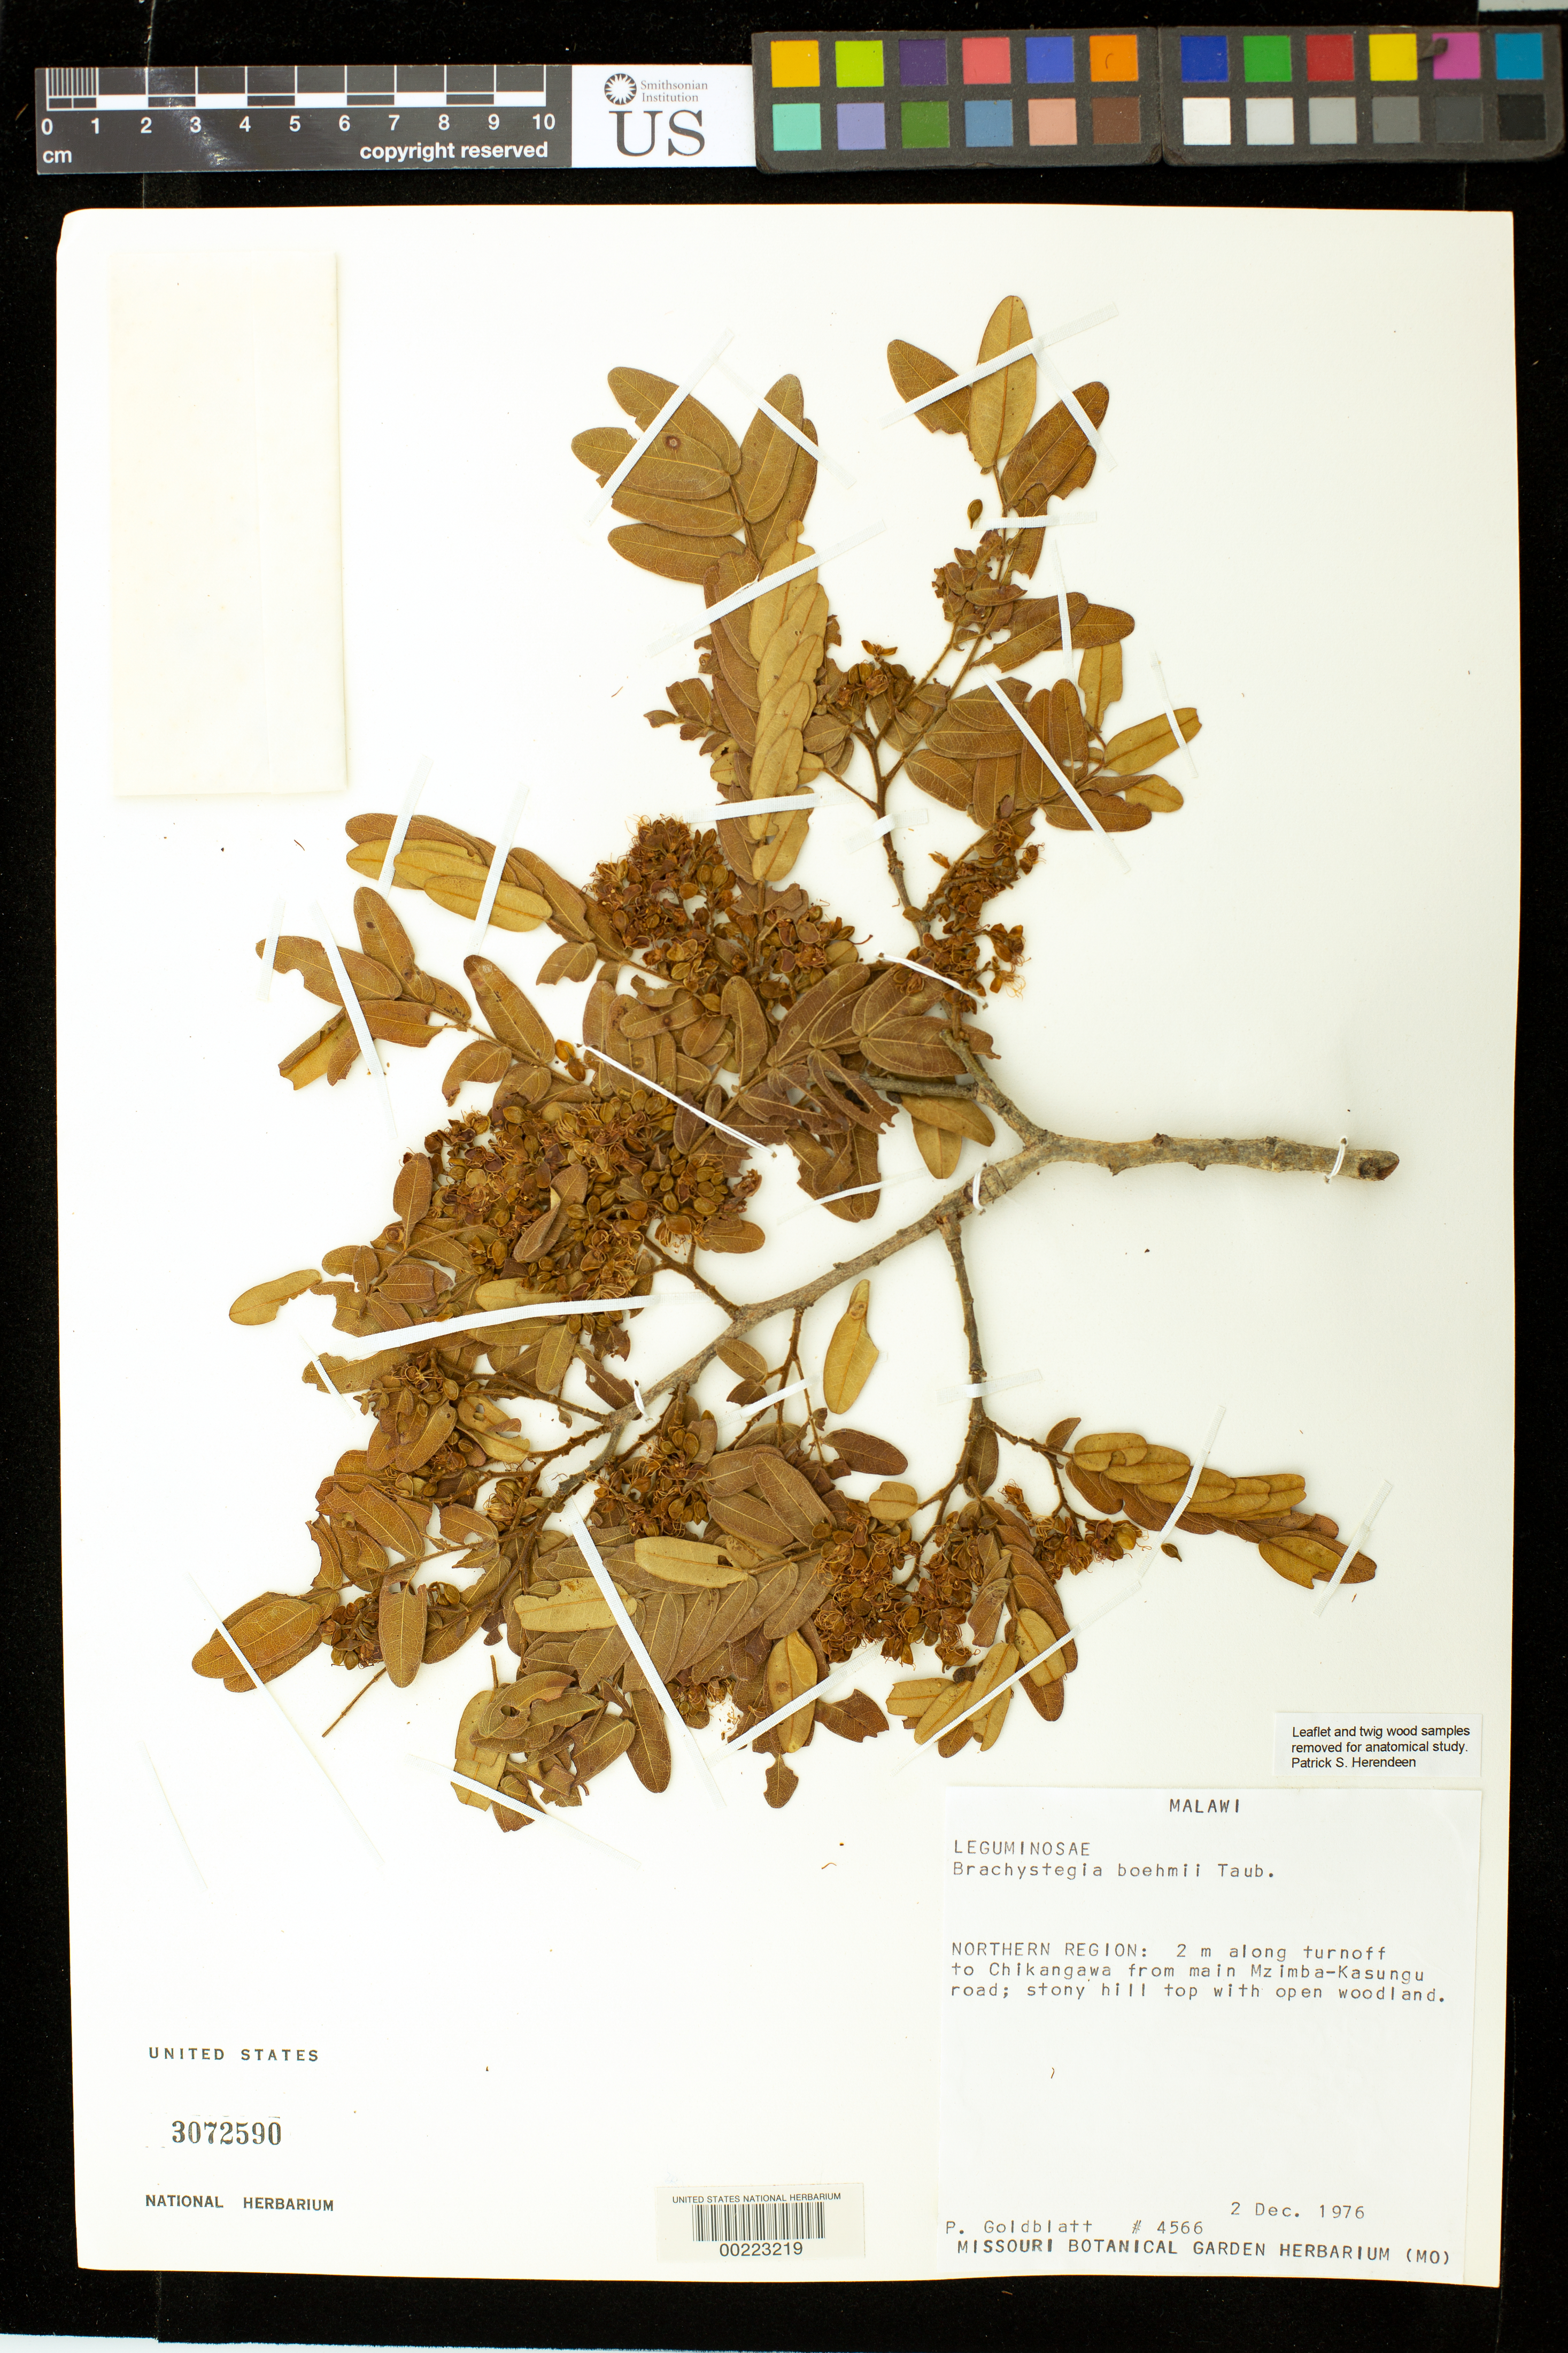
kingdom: Plantae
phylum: Tracheophyta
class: Magnoliopsida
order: Fabales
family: Fabaceae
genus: Brachystegia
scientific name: Brachystegia boehmii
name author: Taub.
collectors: P. Goldblatt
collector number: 4566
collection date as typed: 02 Dec 1976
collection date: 1976-12-02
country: Malawi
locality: Northern region: 2m along turnoff to chikangawa from main mzimba-kasungu road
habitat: Stony hill top with open woodland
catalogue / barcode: US 3072590